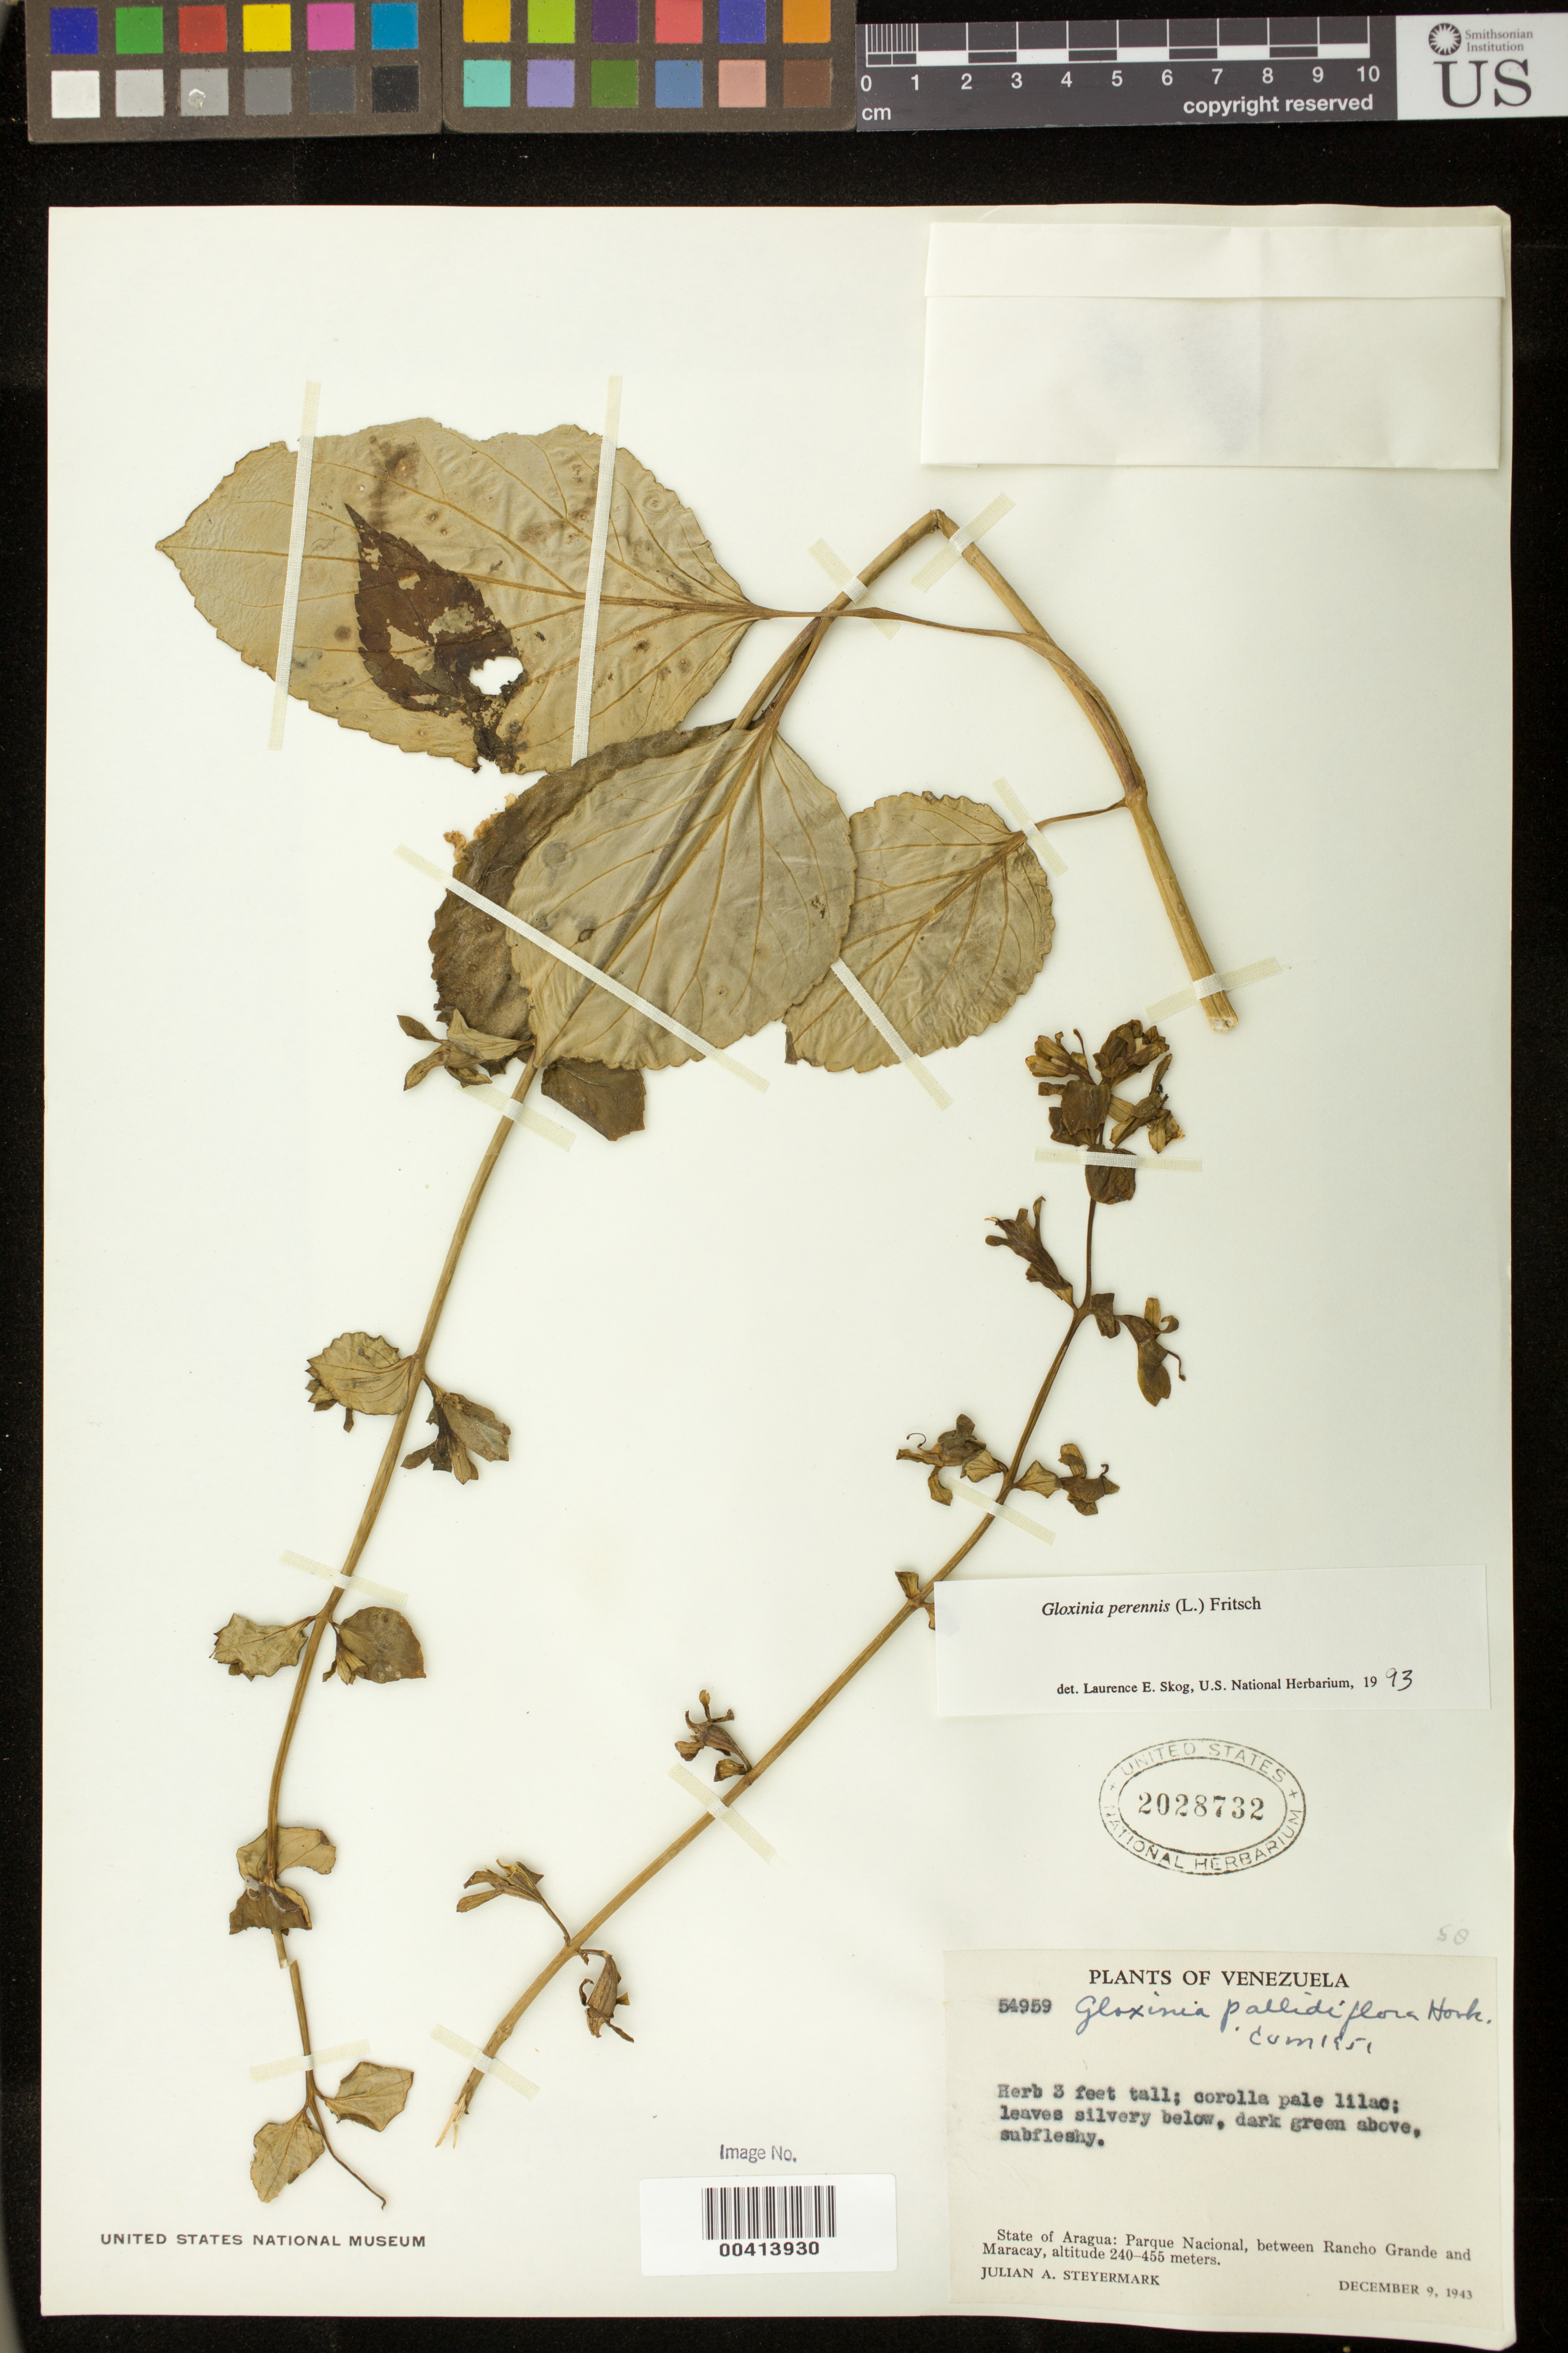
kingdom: Plantae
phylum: Tracheophyta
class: Magnoliopsida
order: Lamiales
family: Gesneriaceae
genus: Gloxinia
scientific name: Gloxinia perennis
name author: (L.) Fritsch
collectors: J. Steyermark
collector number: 54959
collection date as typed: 09 Dec 1943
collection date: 1943-12-09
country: Venezuela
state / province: Aragua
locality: Between Rancho Grande and Maracay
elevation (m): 240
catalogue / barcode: US 2028732